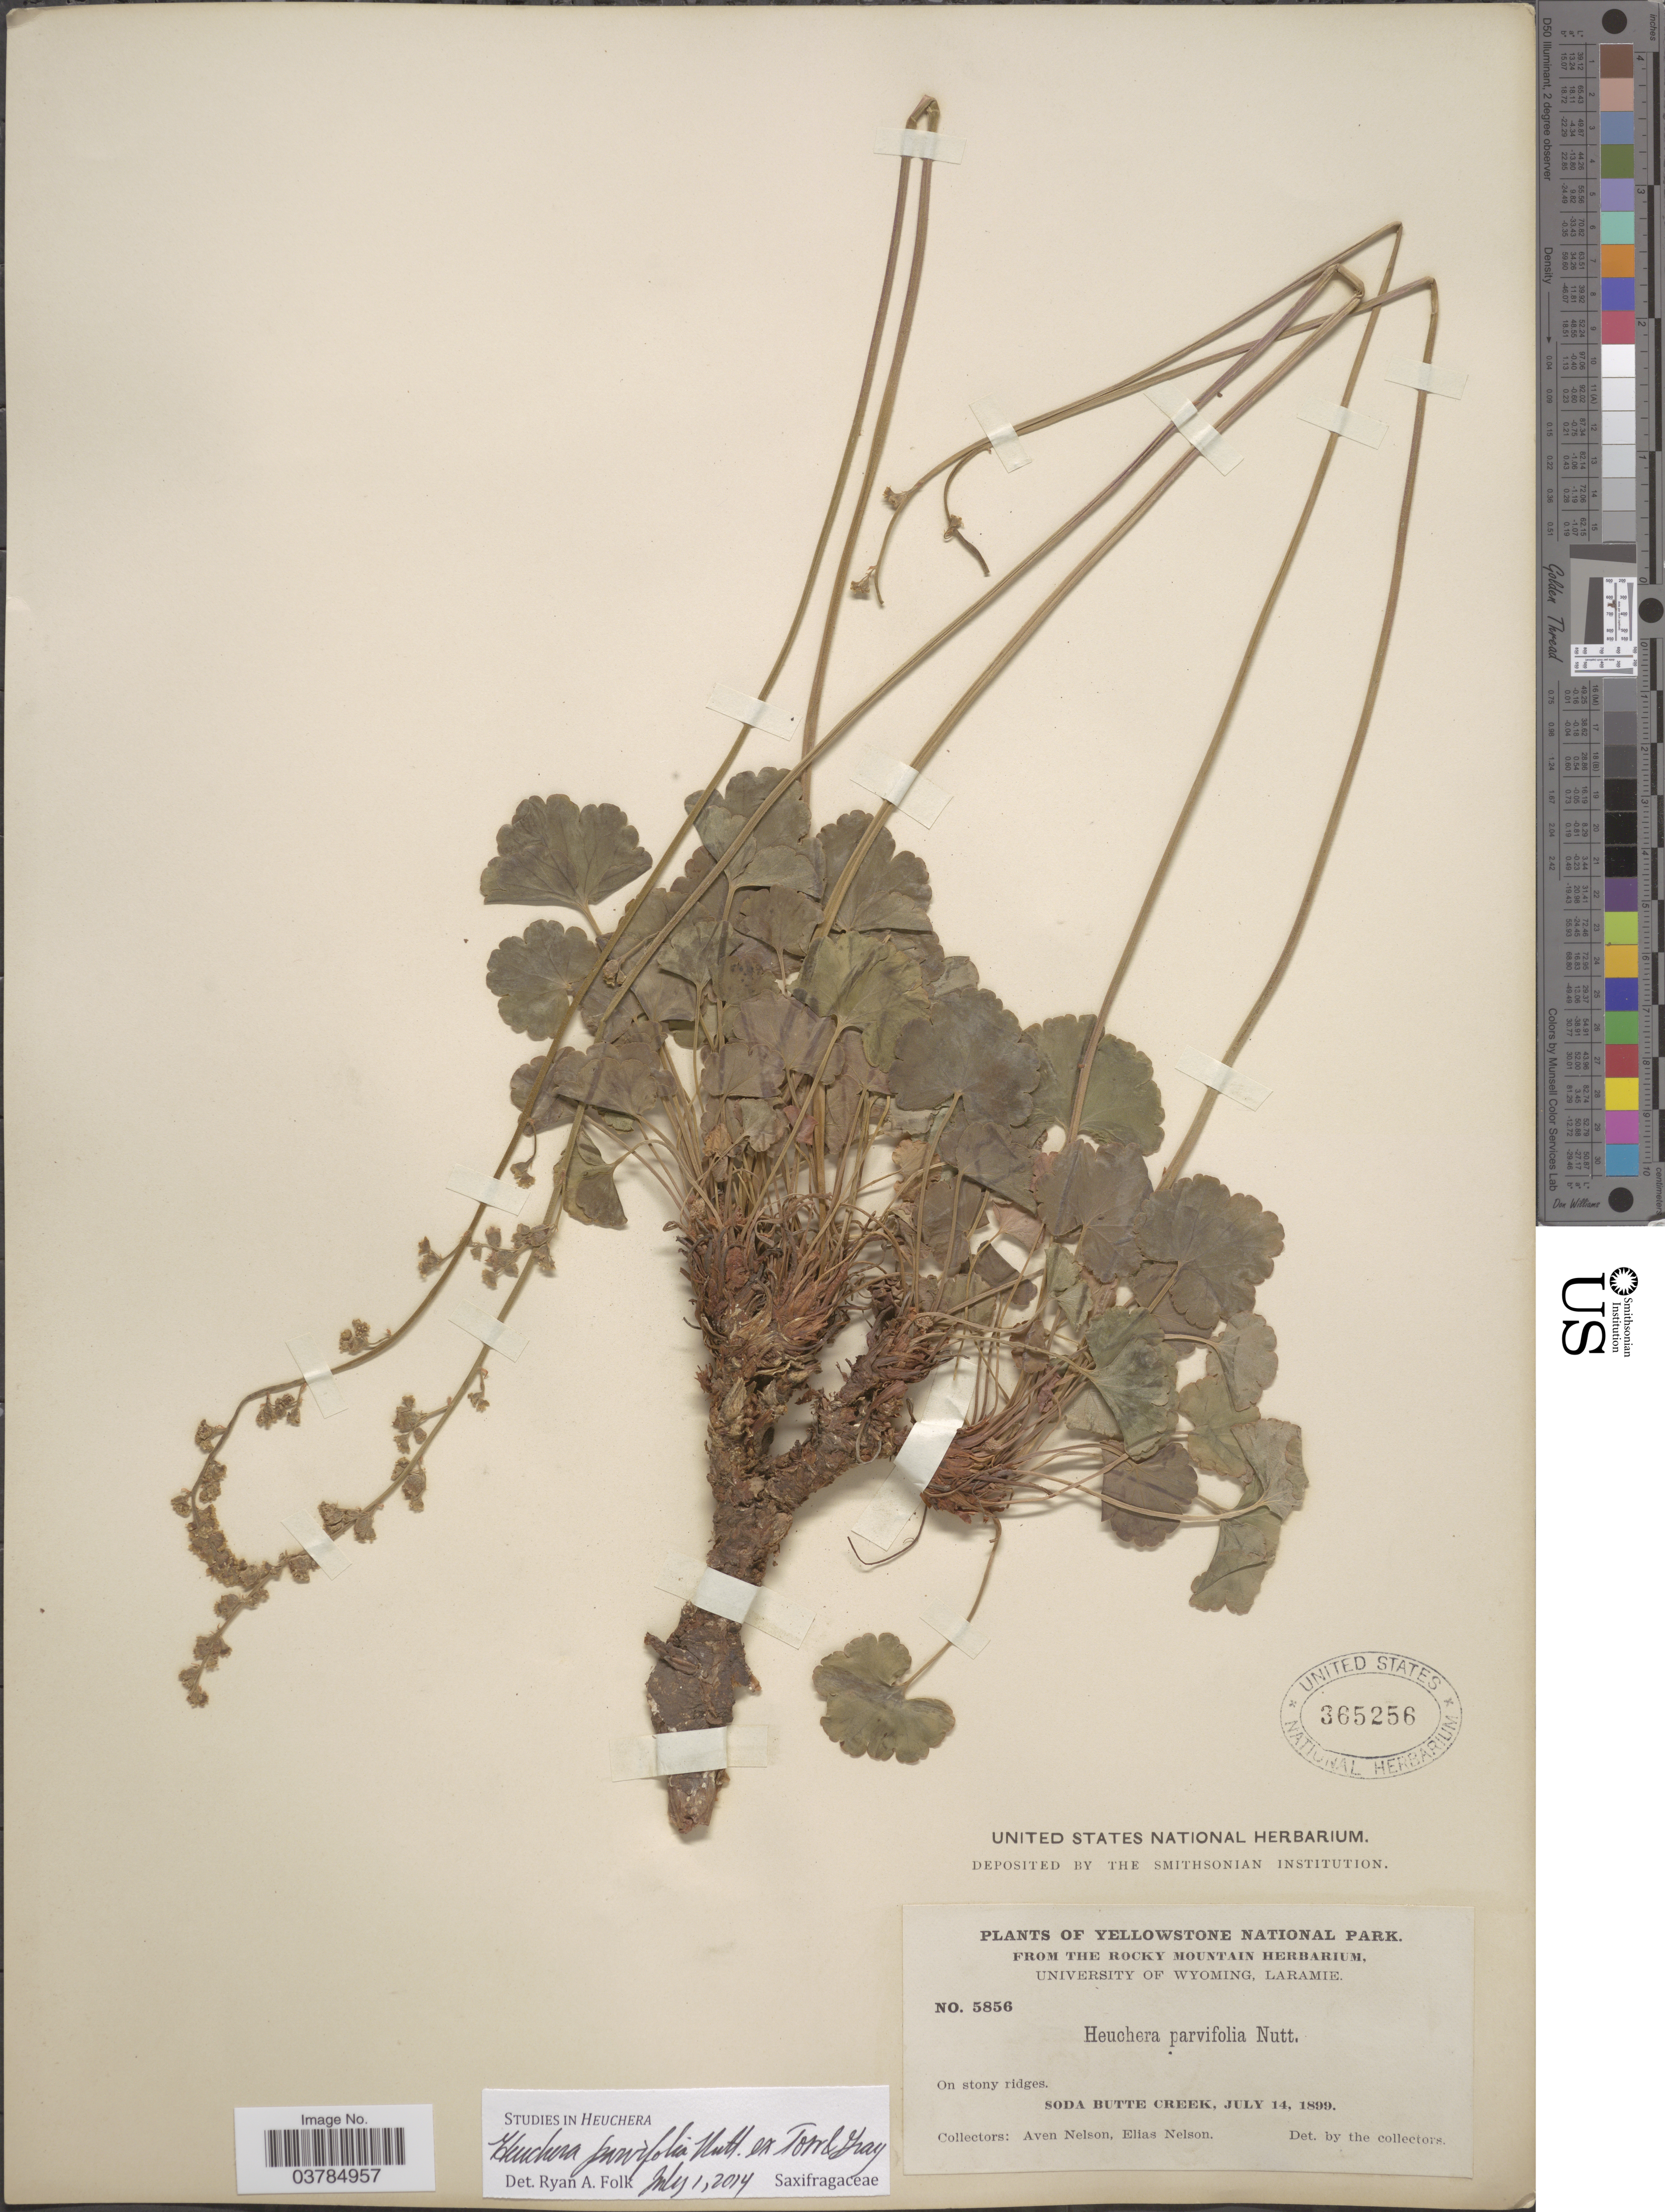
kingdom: Plantae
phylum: Tracheophyta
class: Magnoliopsida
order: Saxifragales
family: Saxifragaceae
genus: Heuchera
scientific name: Heuchera parvifolia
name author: Nutt.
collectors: A. Nelson & E. Nelson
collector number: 5856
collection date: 1899-07-14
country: United States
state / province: Wyoming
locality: Yellowstone National Park. Soda Butte Creek.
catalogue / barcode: US 365256